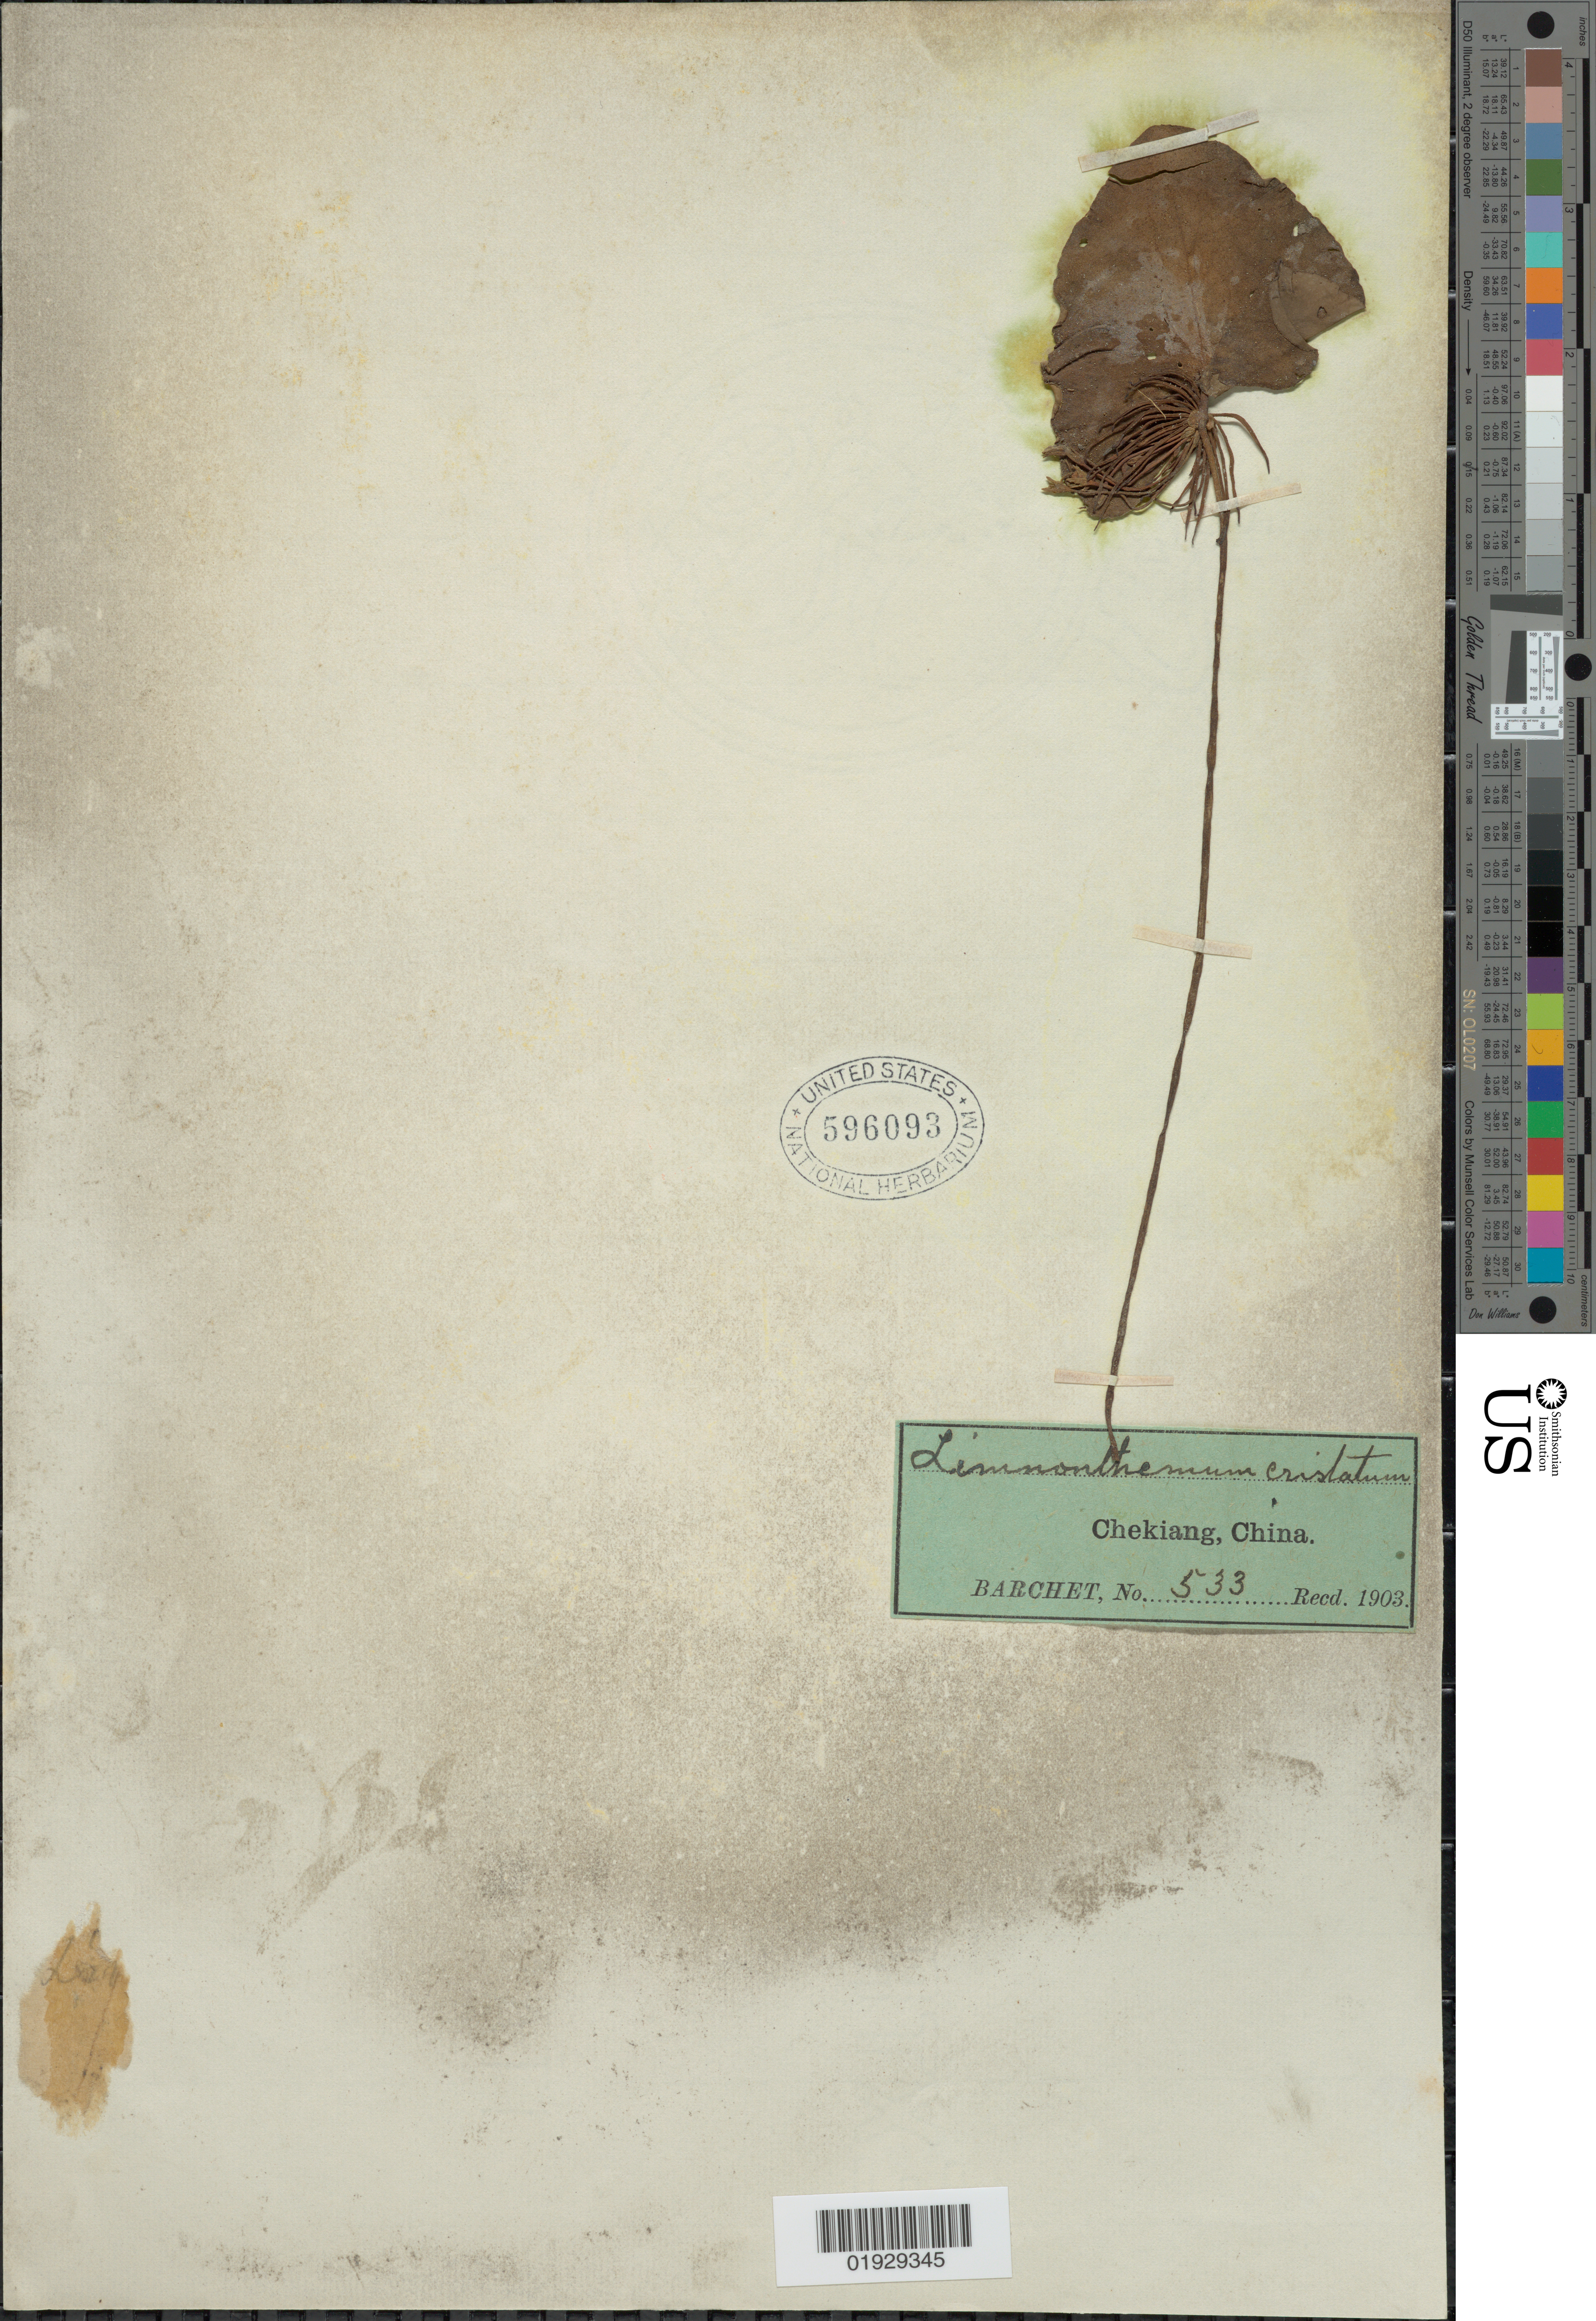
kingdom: Plantae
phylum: Tracheophyta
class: Magnoliopsida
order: Asterales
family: Menyanthaceae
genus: Nymphoides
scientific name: Nymphoides cristata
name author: (Roxb.) Kuntze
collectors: Barchet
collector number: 533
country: China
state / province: Zhejiang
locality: Chekiang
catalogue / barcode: US 596093